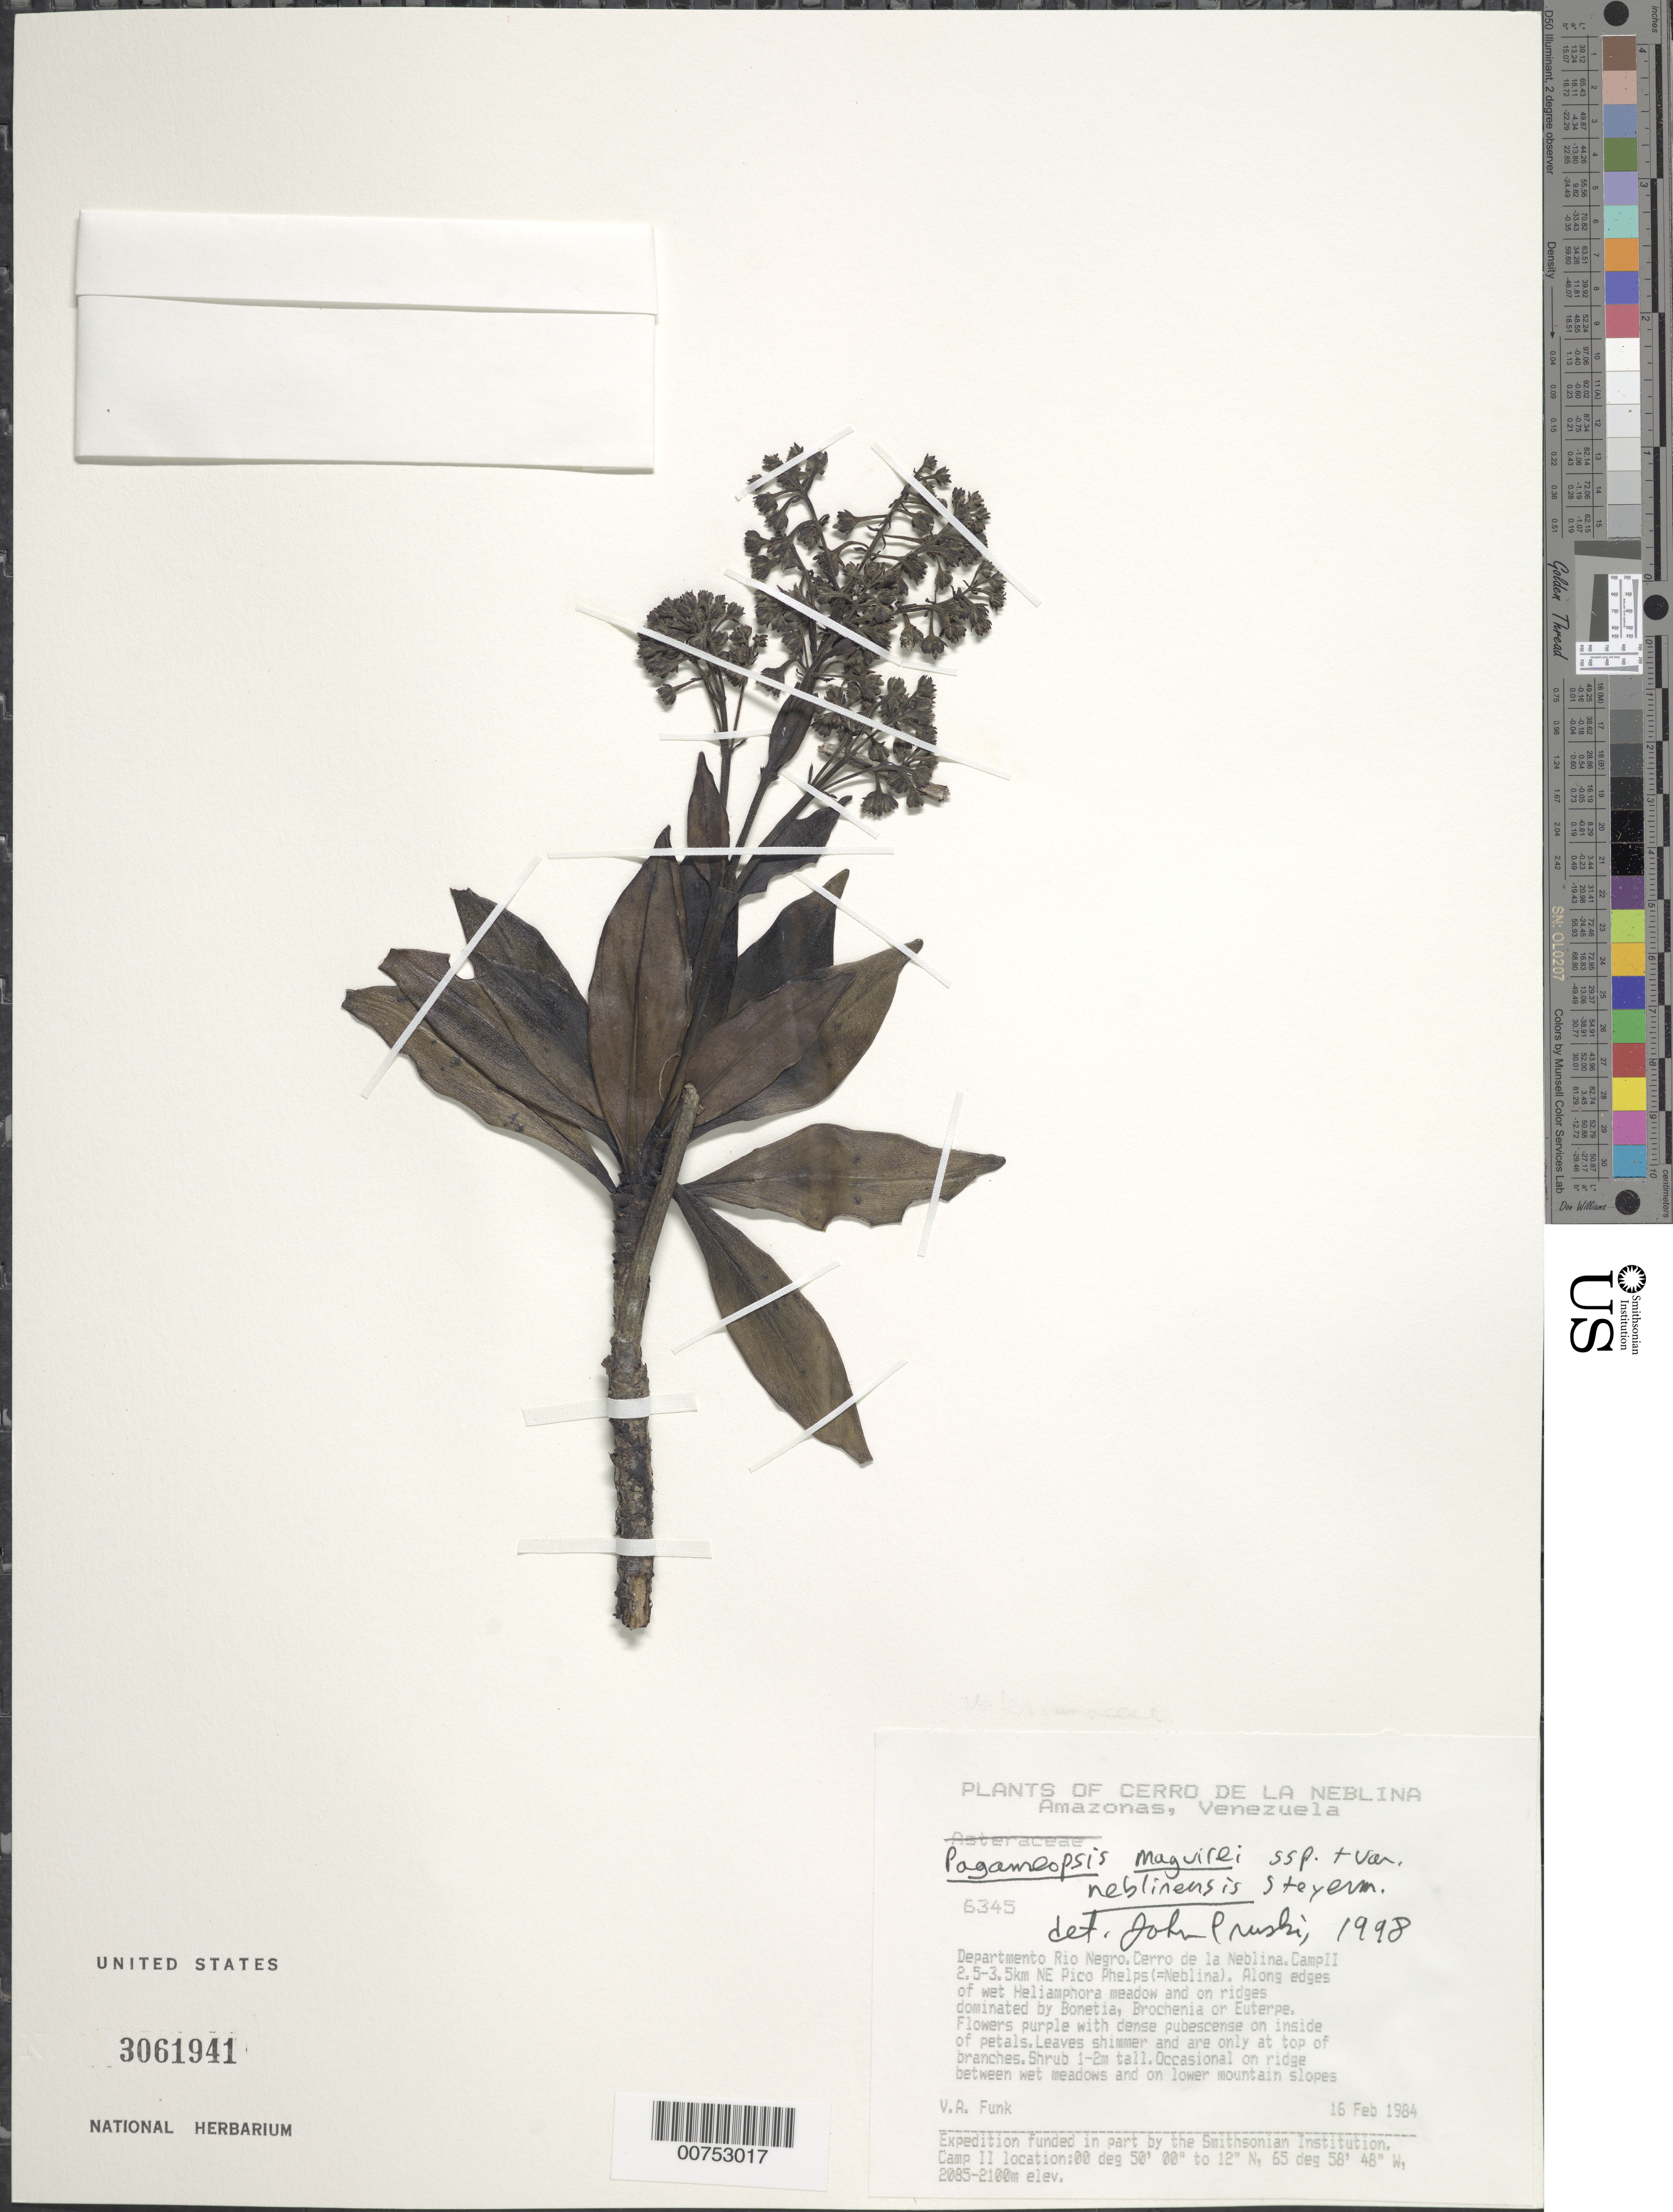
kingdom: Plantae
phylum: Tracheophyta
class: Magnoliopsida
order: Gentianales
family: Rubiaceae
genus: Pagameopsis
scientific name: Pagameopsis maguirei var. neblinensis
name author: Steyerm.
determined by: Pruski, J. F.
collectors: V. Funk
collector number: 6345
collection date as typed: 16-Feb-84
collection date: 1984-02-16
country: Venezuela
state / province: Amazonas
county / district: Río Negro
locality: Cerro de la Neblina, Camp II 2.5-3.5 km NE Pico Phelps (=Neblina)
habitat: Edges of wet meadow w/ Heliamphora and on ridges dominated by Bonetia, Brochenia or Euterpe; on ridge between wet meadows and on lower mt slopes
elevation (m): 2085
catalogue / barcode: US 3061941